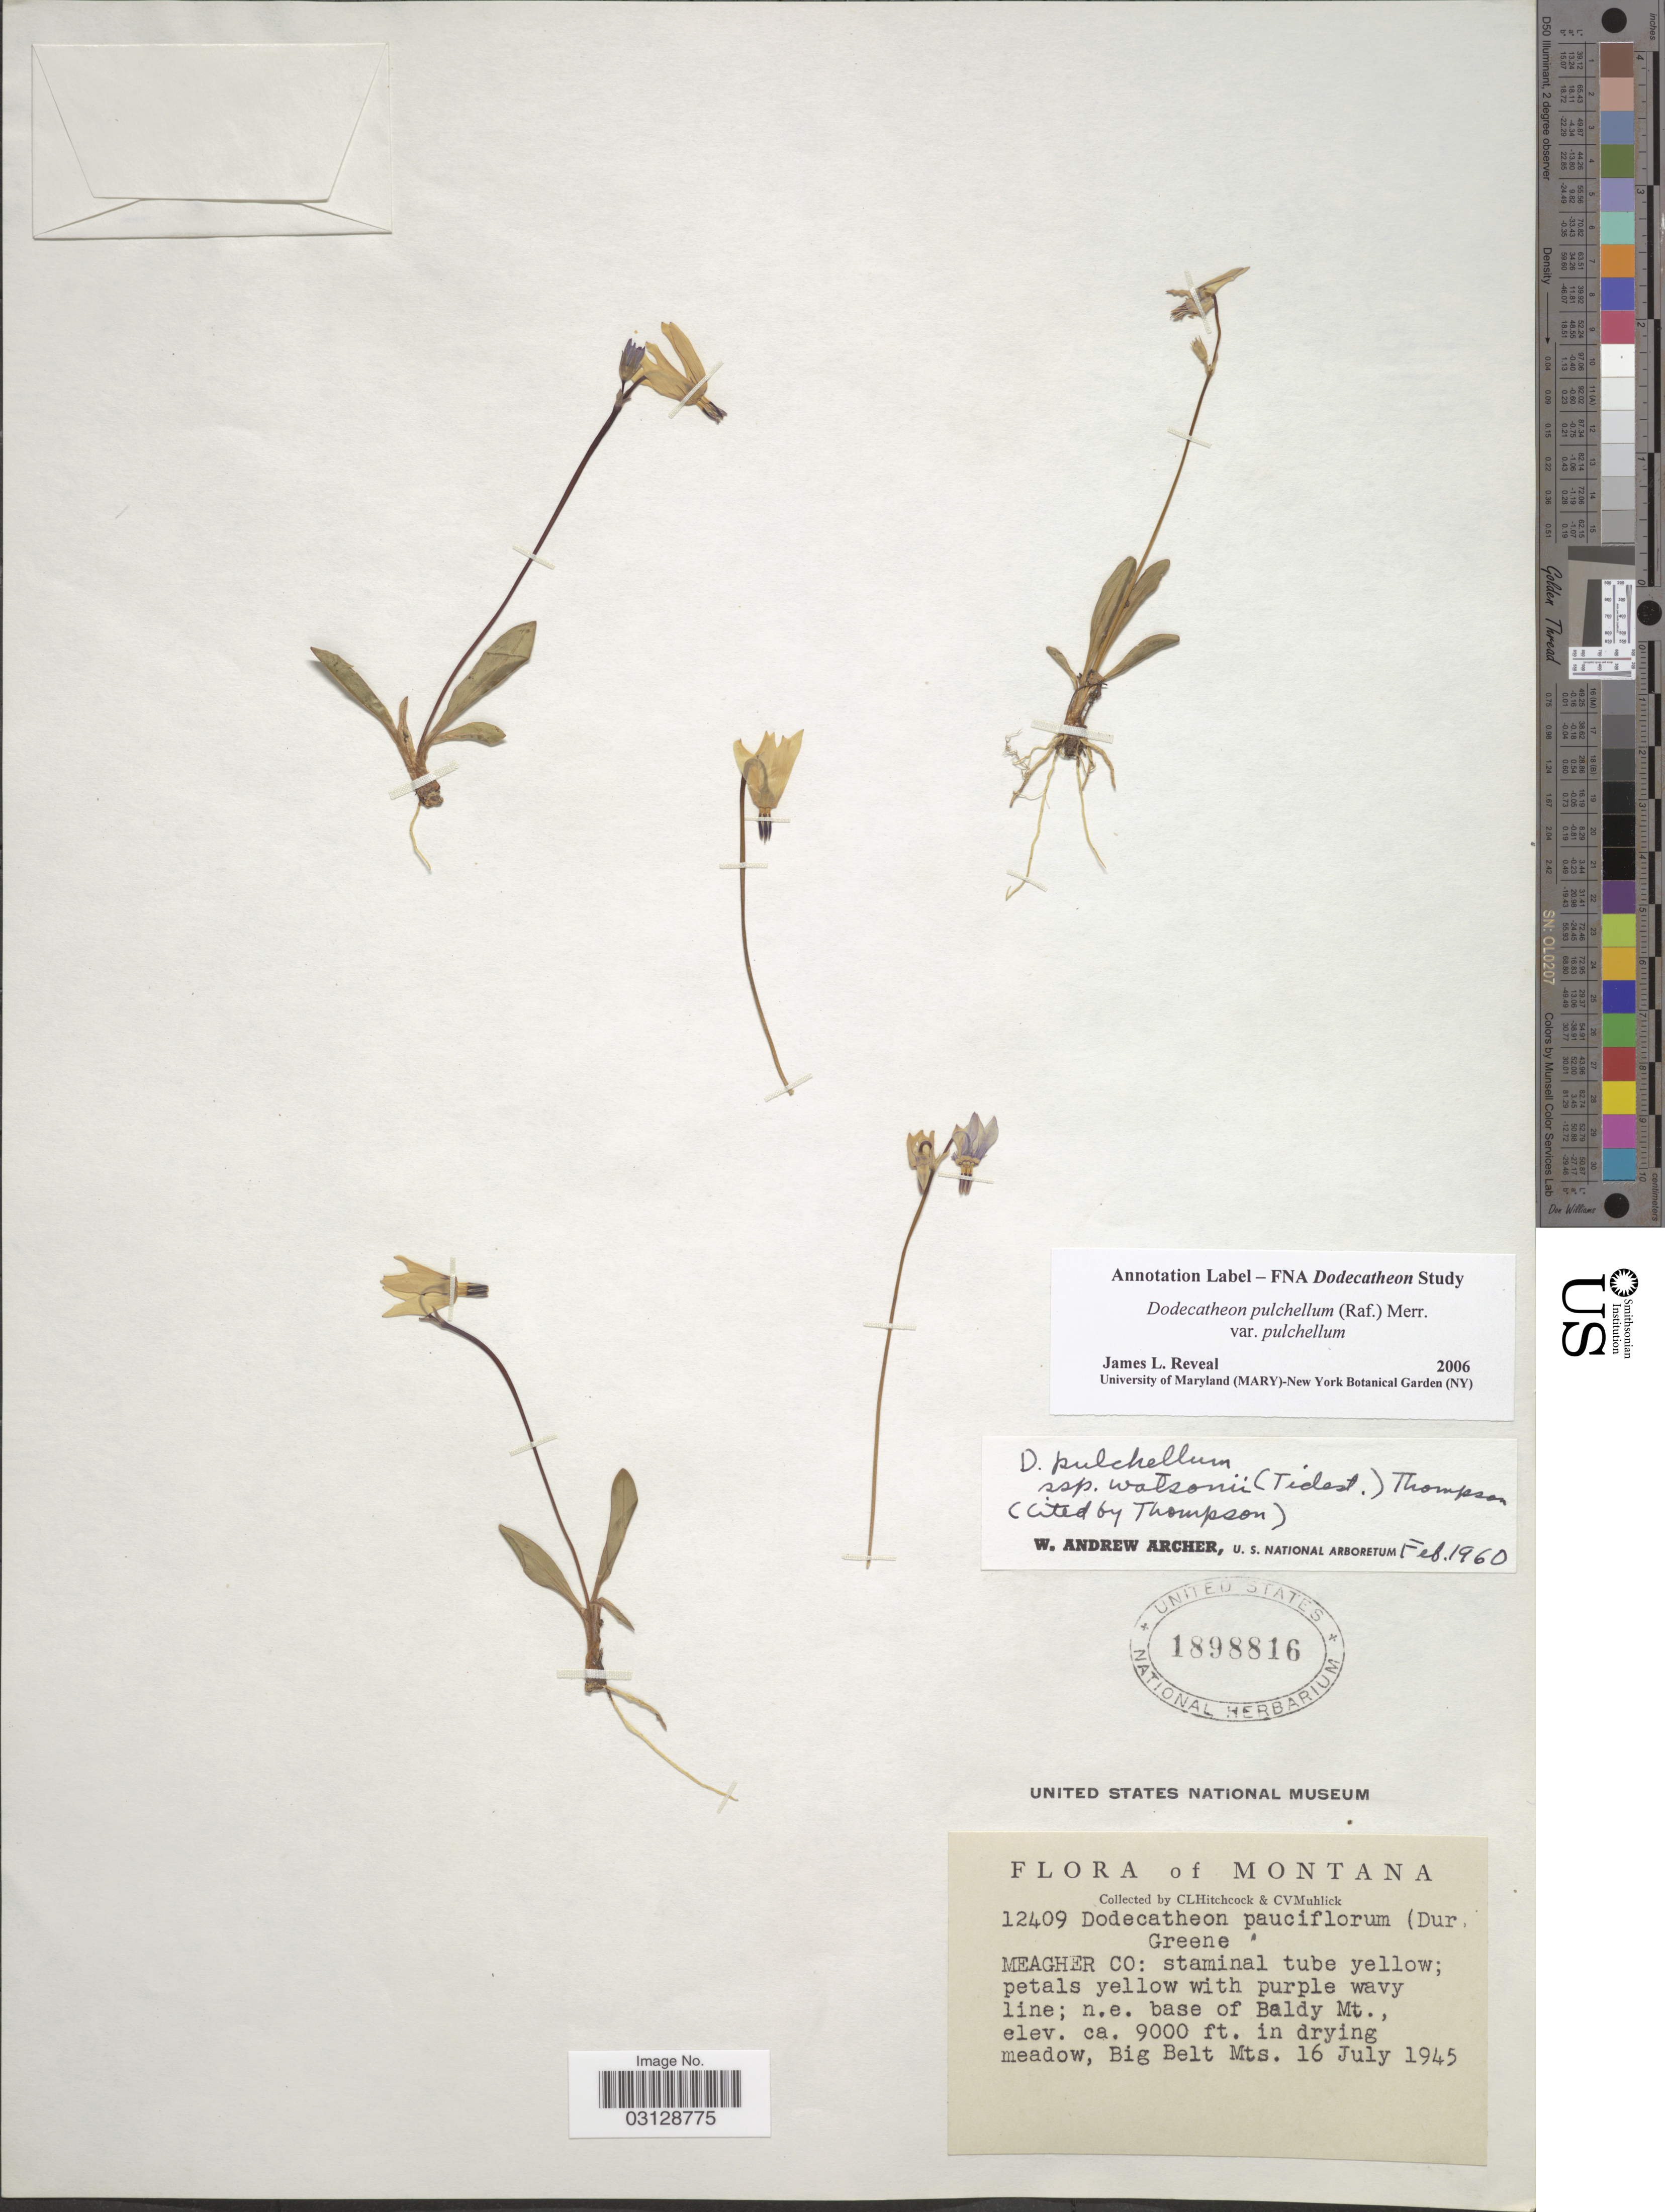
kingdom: Plantae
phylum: Tracheophyta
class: Magnoliopsida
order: Ericales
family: Primulaceae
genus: Dodecatheon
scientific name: Dodecatheon pulchellum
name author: (Raf.) Merr.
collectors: C. L. Hitchcock & C. V. Muhlick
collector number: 12409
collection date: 1945-07-16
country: United States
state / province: Montana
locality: Meagher Co: n.e. base of Baldy Mt., in drying meadow, Big Belt Mts.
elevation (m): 2743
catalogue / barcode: US 1898816